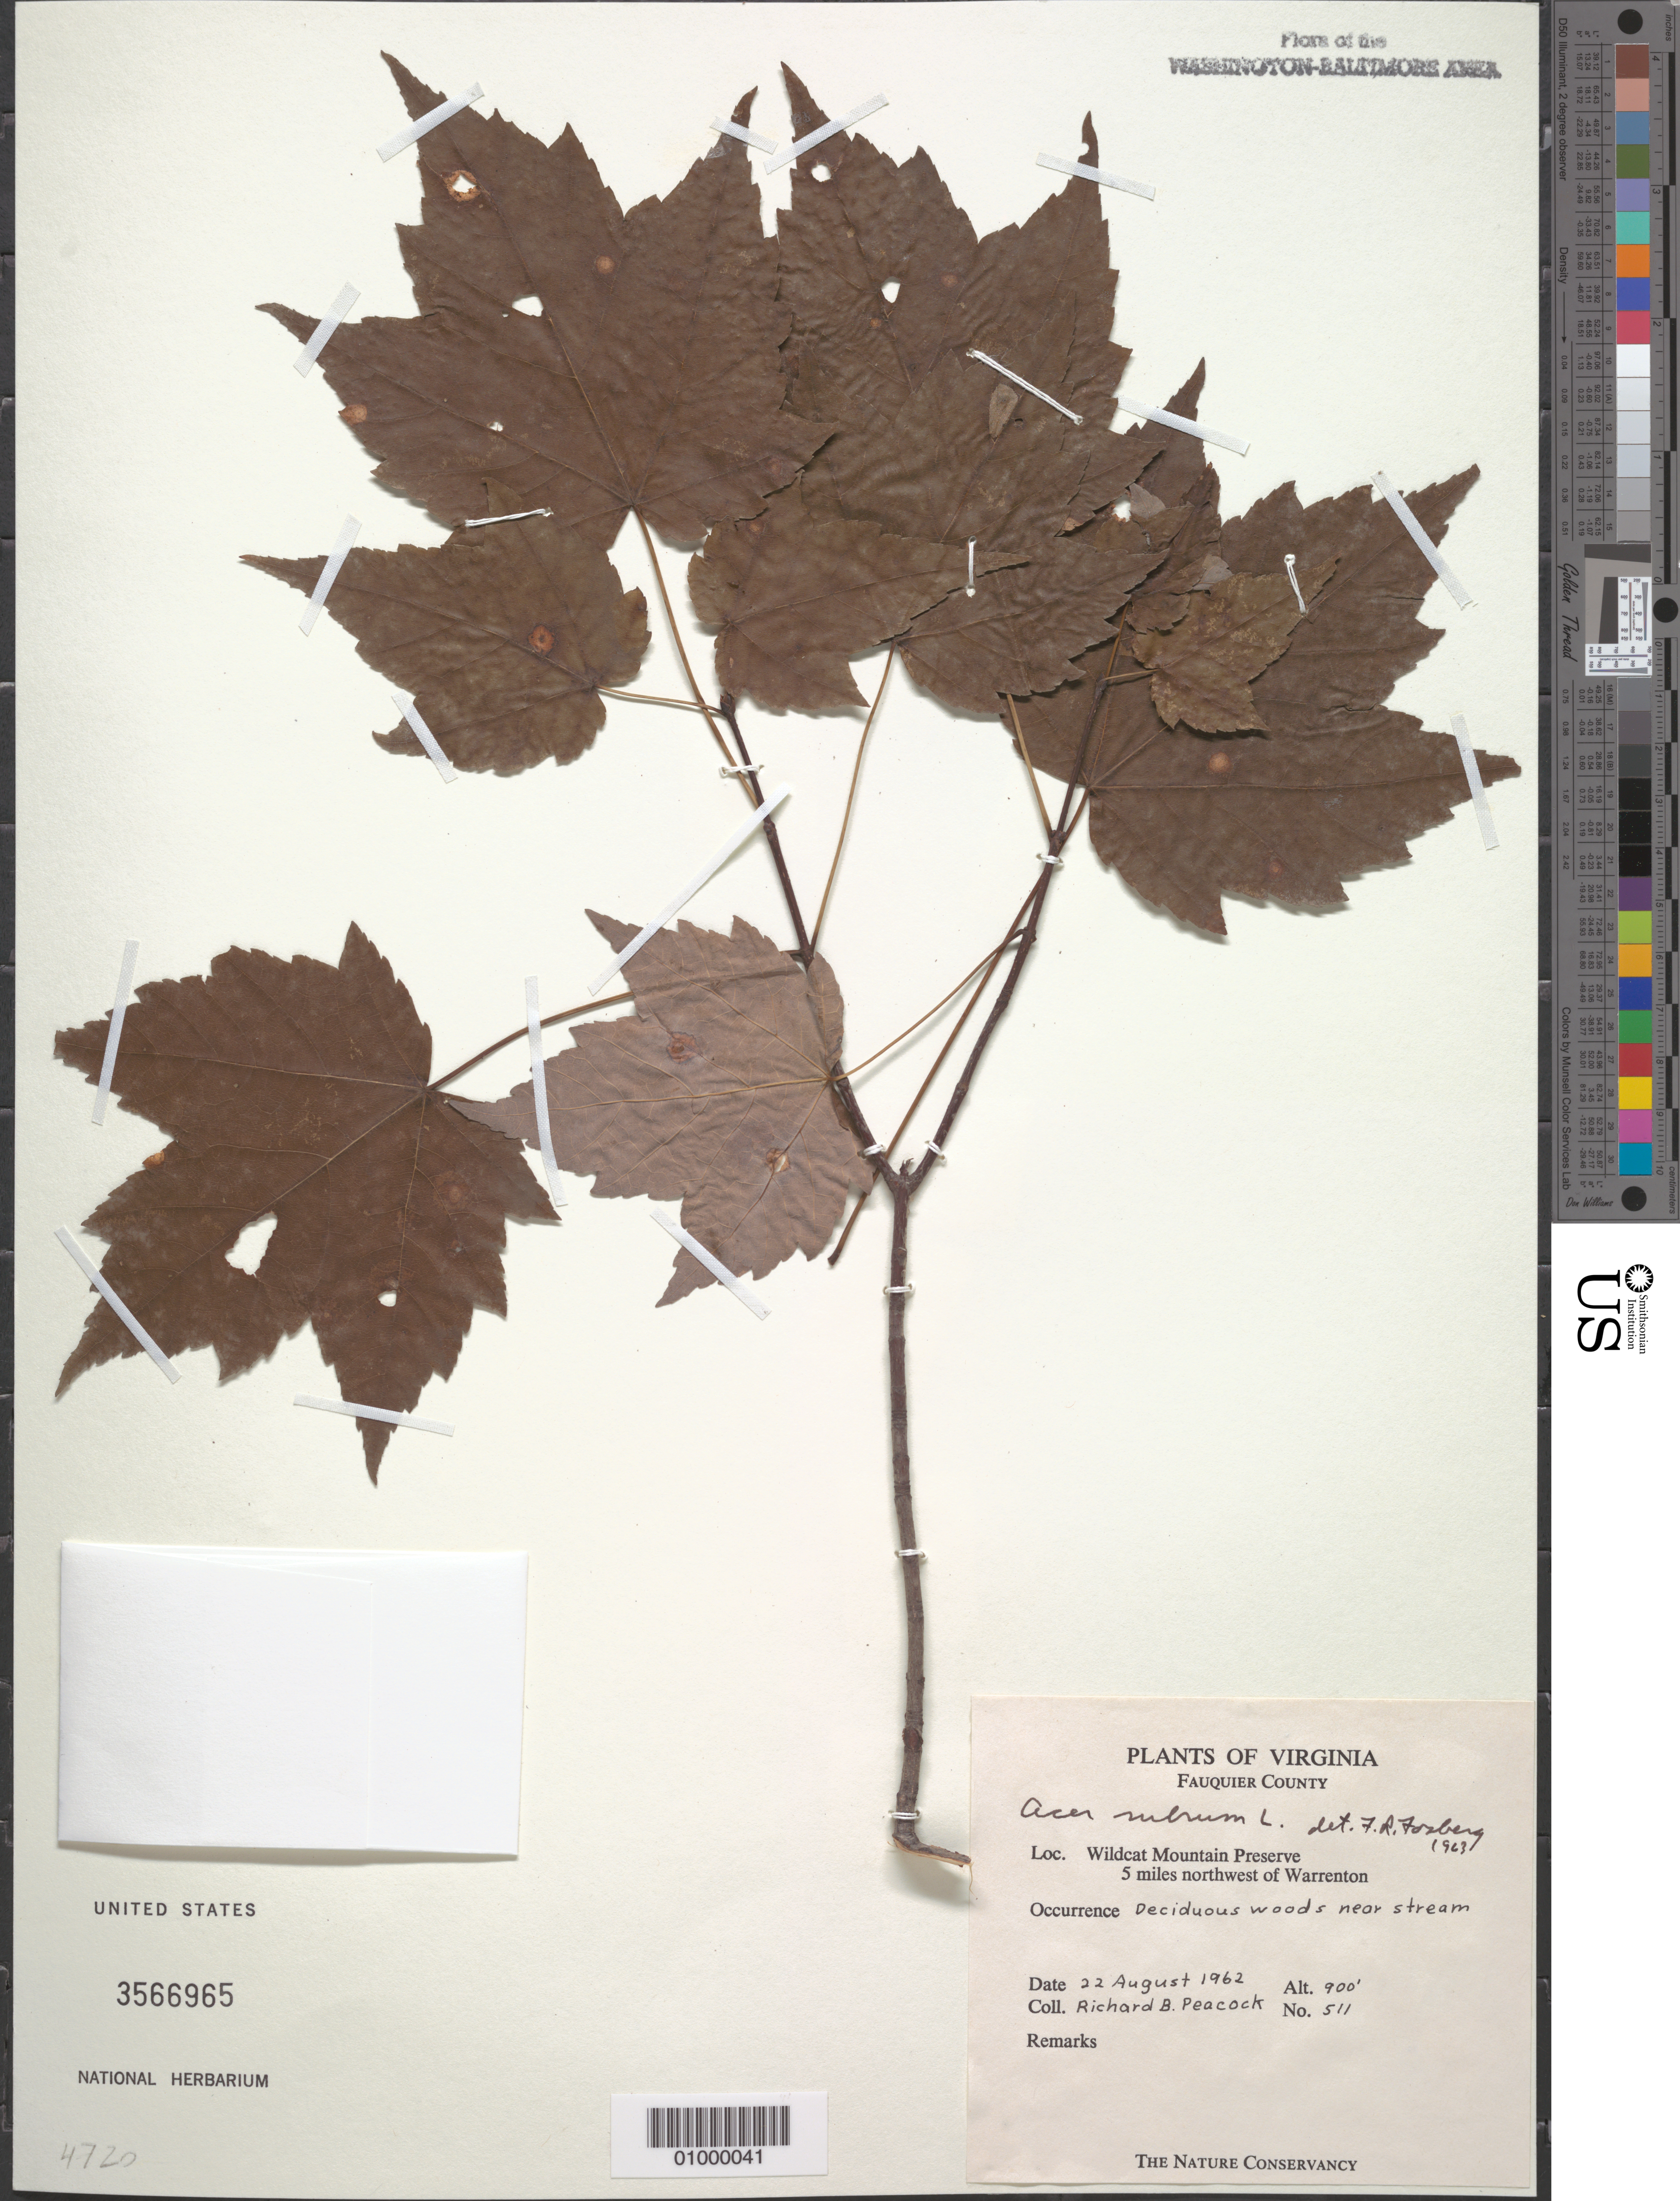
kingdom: Plantae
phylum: Tracheophyta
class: Magnoliopsida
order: Sapindales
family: Sapindaceae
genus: Acer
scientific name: Acer rubrum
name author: L.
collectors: R. Peacock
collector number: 511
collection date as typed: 22 Aug 1962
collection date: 1962-08-22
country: United States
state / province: Virginia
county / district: Fauquier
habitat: deciduous woods near stream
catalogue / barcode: US 3566965